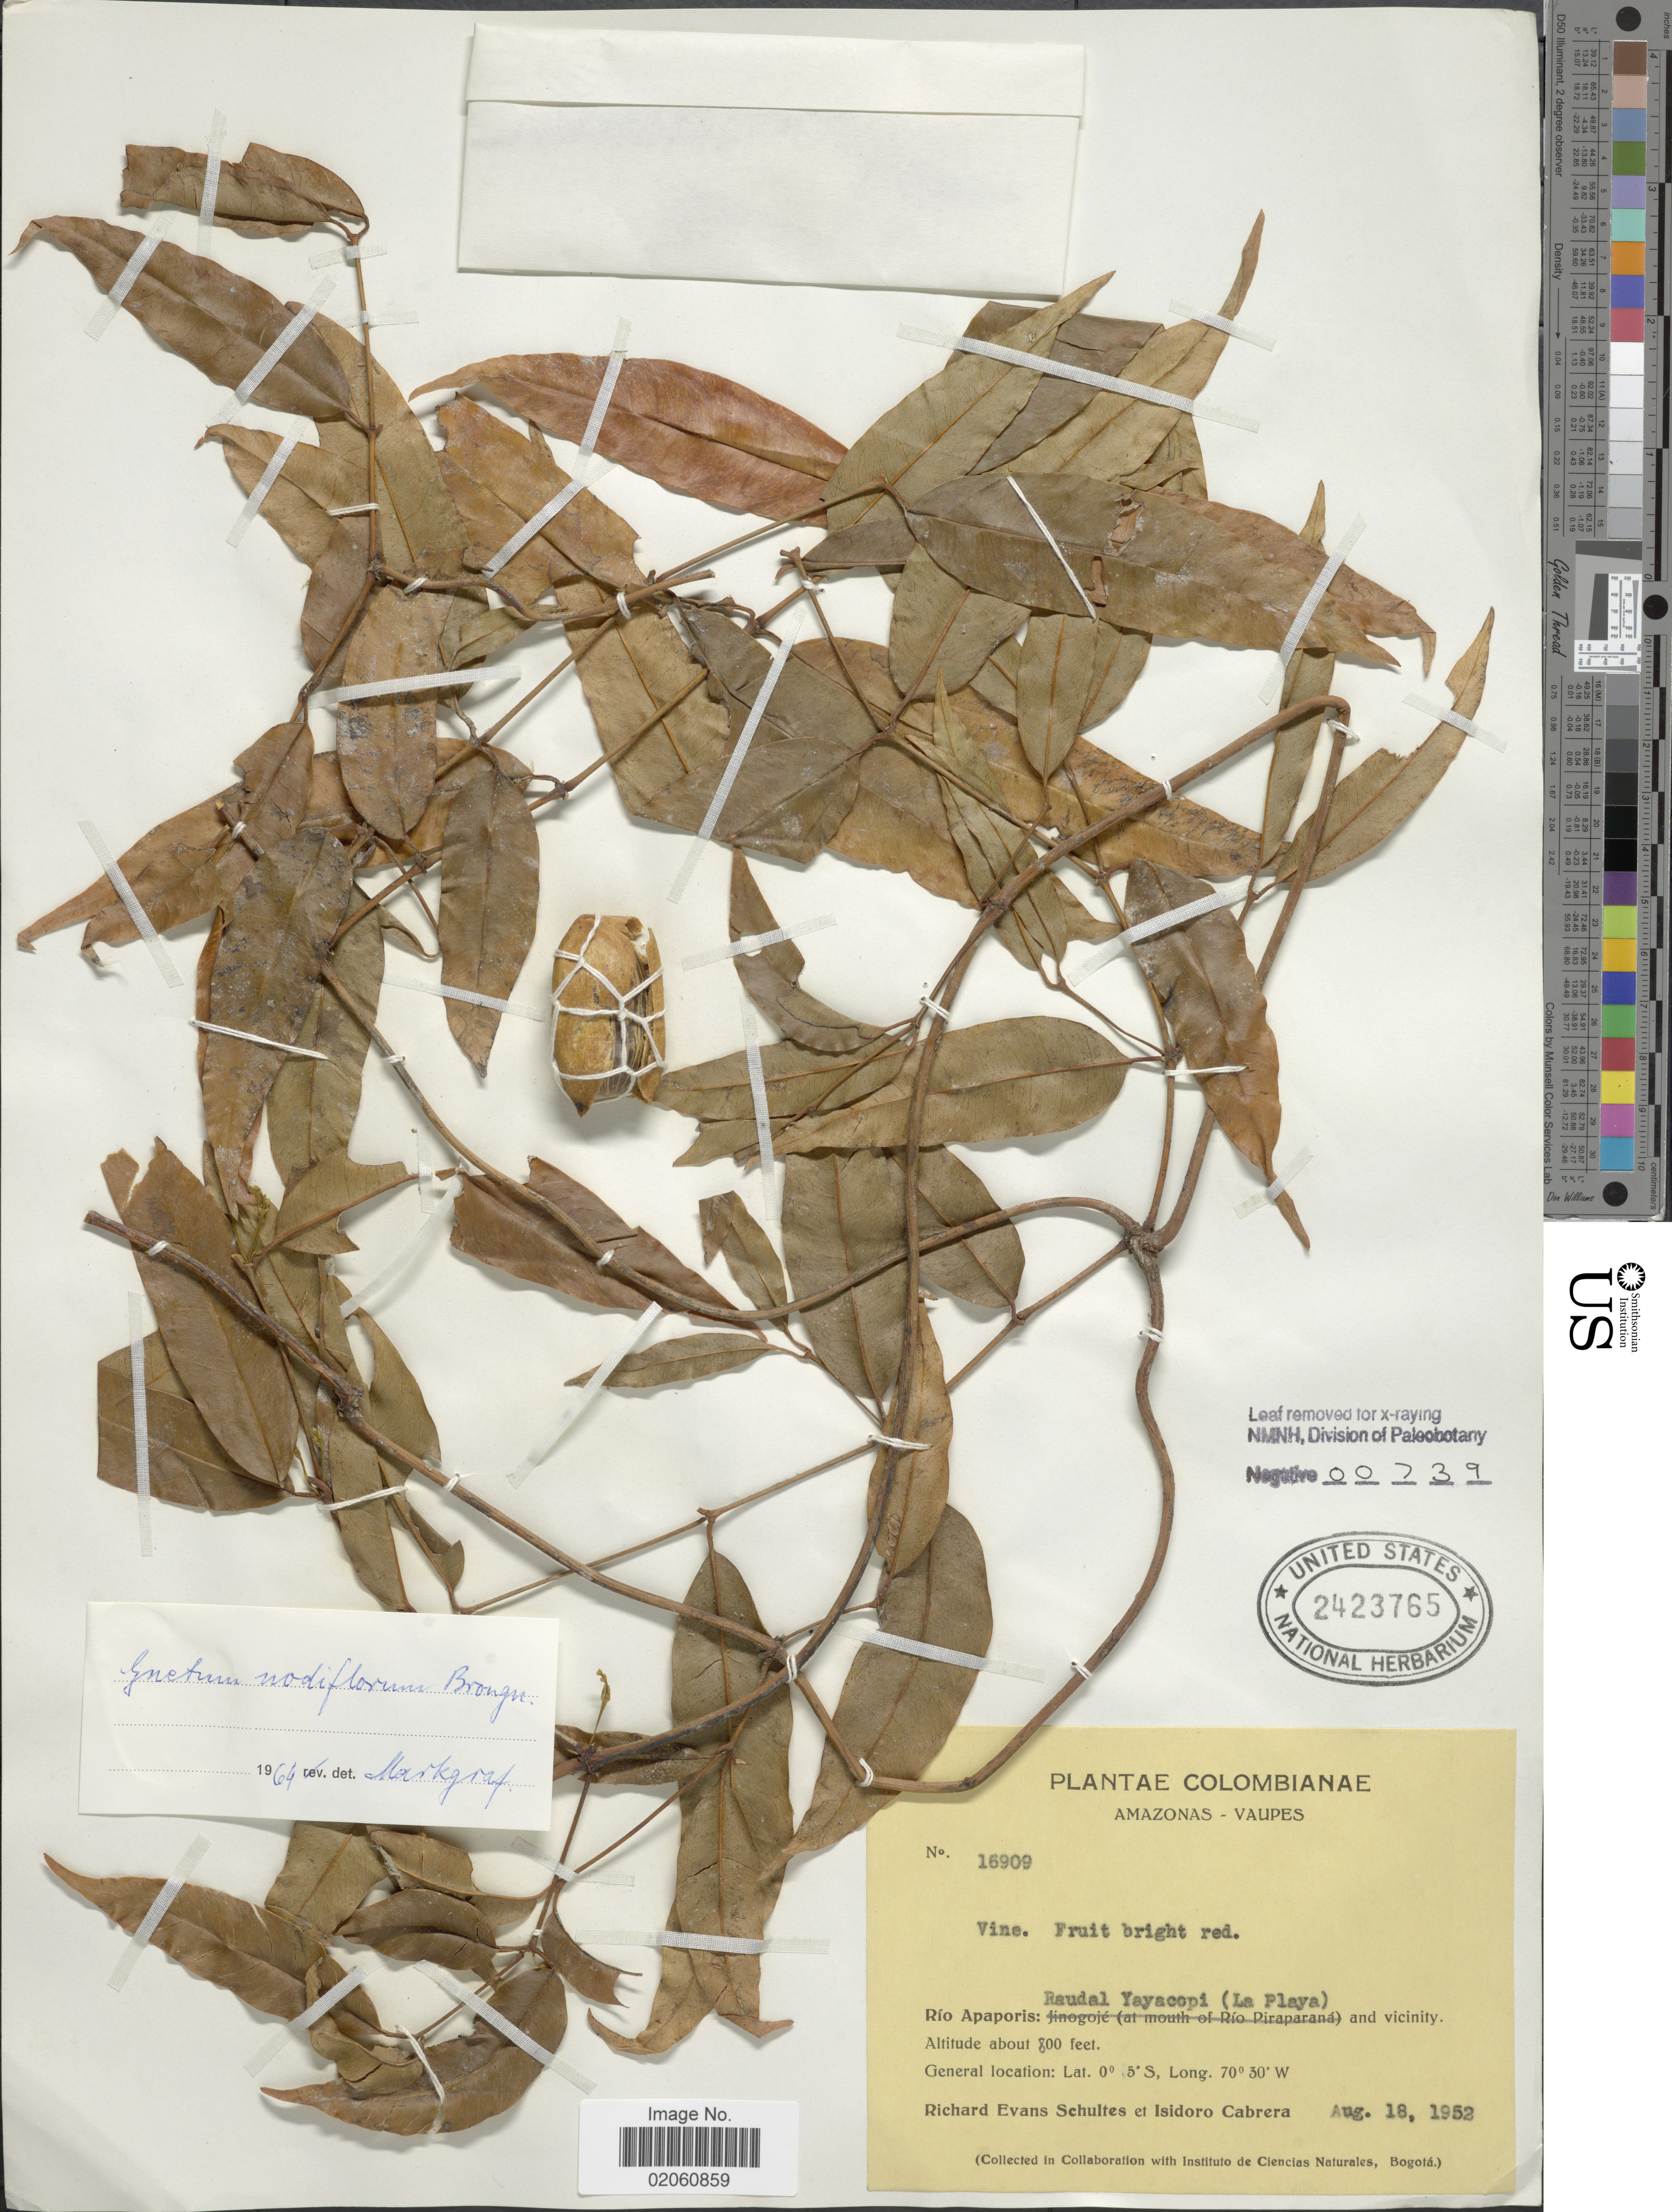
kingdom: Plantae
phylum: Tracheophyta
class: Gnetopsida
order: Gnetales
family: Gnetaceae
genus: Gnetum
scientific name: Gnetum nodiflorum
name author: Brongn.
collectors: R. E. Schultes & I. Cabrera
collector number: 16909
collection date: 1952-08-18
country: Colombia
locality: Amazonas - Vaupes, Río Apaporis: Raudal Yayacopi (La Playa ) and vicinity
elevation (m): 244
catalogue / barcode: US 2423765